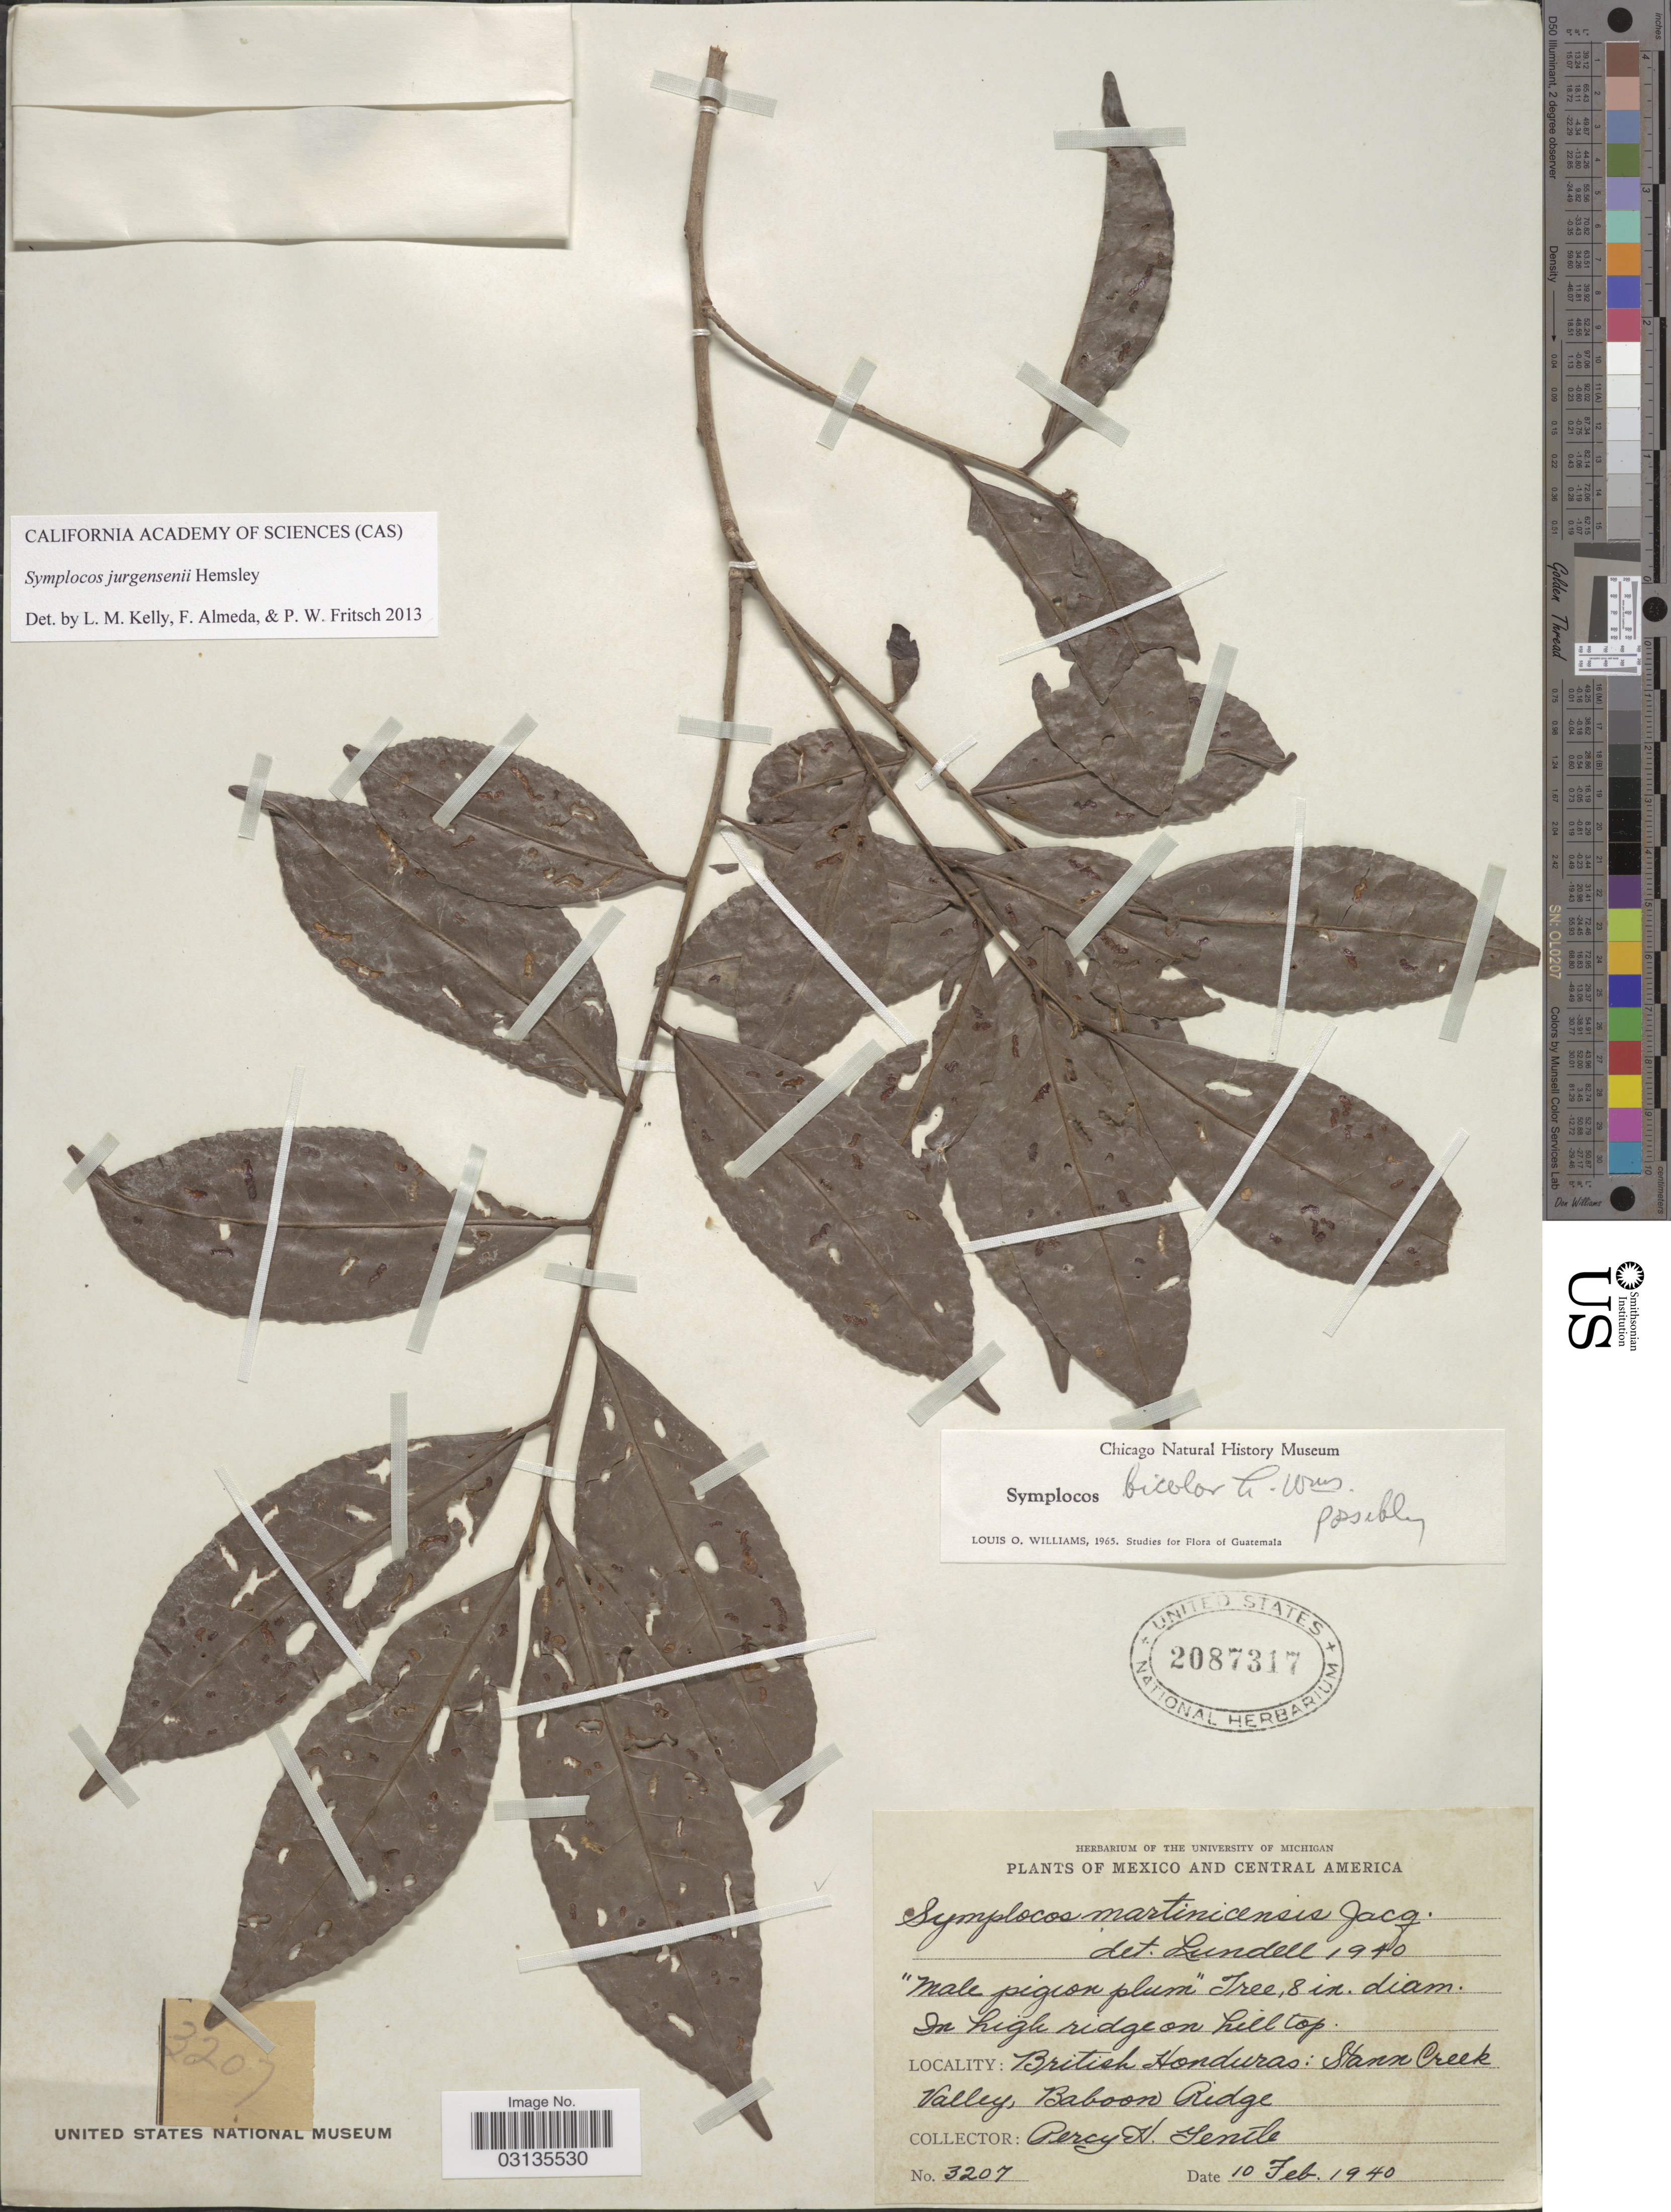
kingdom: Plantae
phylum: Tracheophyta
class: Magnoliopsida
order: Ericales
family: Symplocaceae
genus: Symplocos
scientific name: Symplocos jurgensenii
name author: Hemsl.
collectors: P. H. Gentle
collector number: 3207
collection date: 1940-02-10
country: Belize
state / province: Stann Creek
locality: British Honduras: Stann Creek Valley, Baboon Ridge.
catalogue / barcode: US 2087317